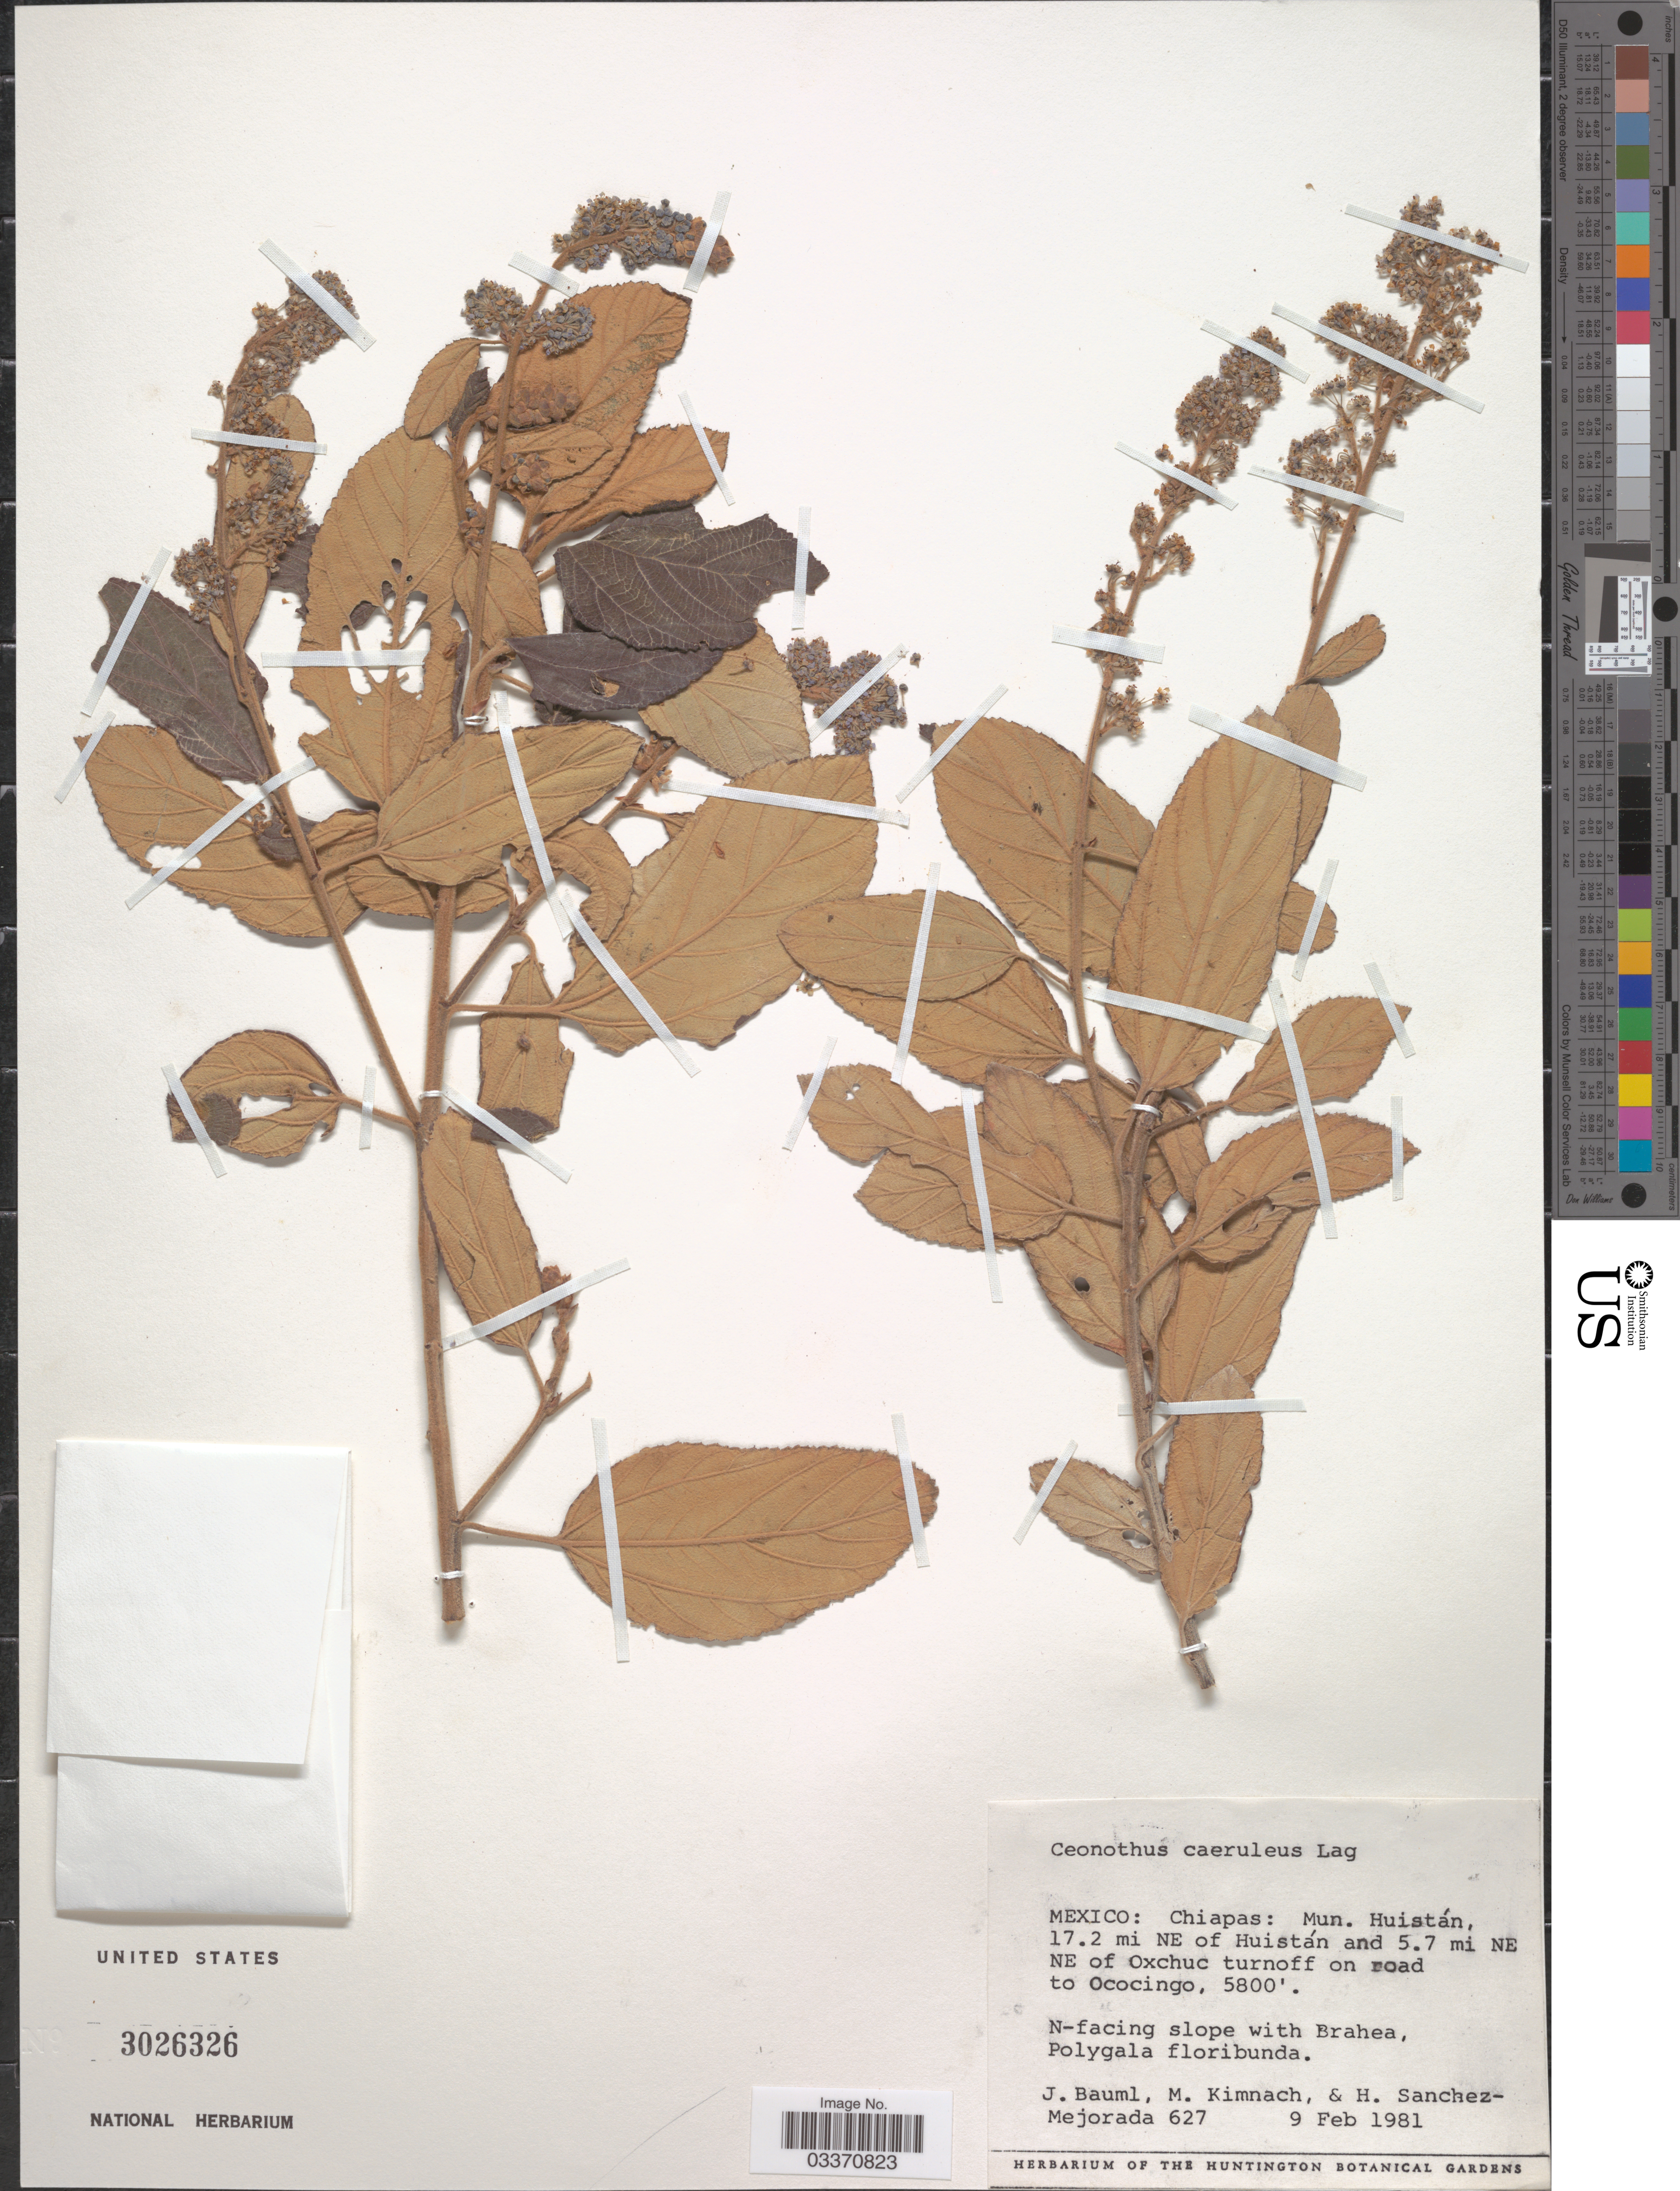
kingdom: Plantae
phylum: Tracheophyta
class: Magnoliopsida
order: Rosales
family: Rhamnaceae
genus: Ceanothus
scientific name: Ceanothus caeruleus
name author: Lag.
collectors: J. Bauml, M. W. Kimnach & H. Sánchez-Mejorada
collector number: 627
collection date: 1981-02-09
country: Mexico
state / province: Chiapas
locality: Mun. Huistán, 17.2 mi NE of Huistán and 5.7 mi NE NE of Oxchuc turnoff on road to Ococingo.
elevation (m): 1768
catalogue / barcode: US 3026326